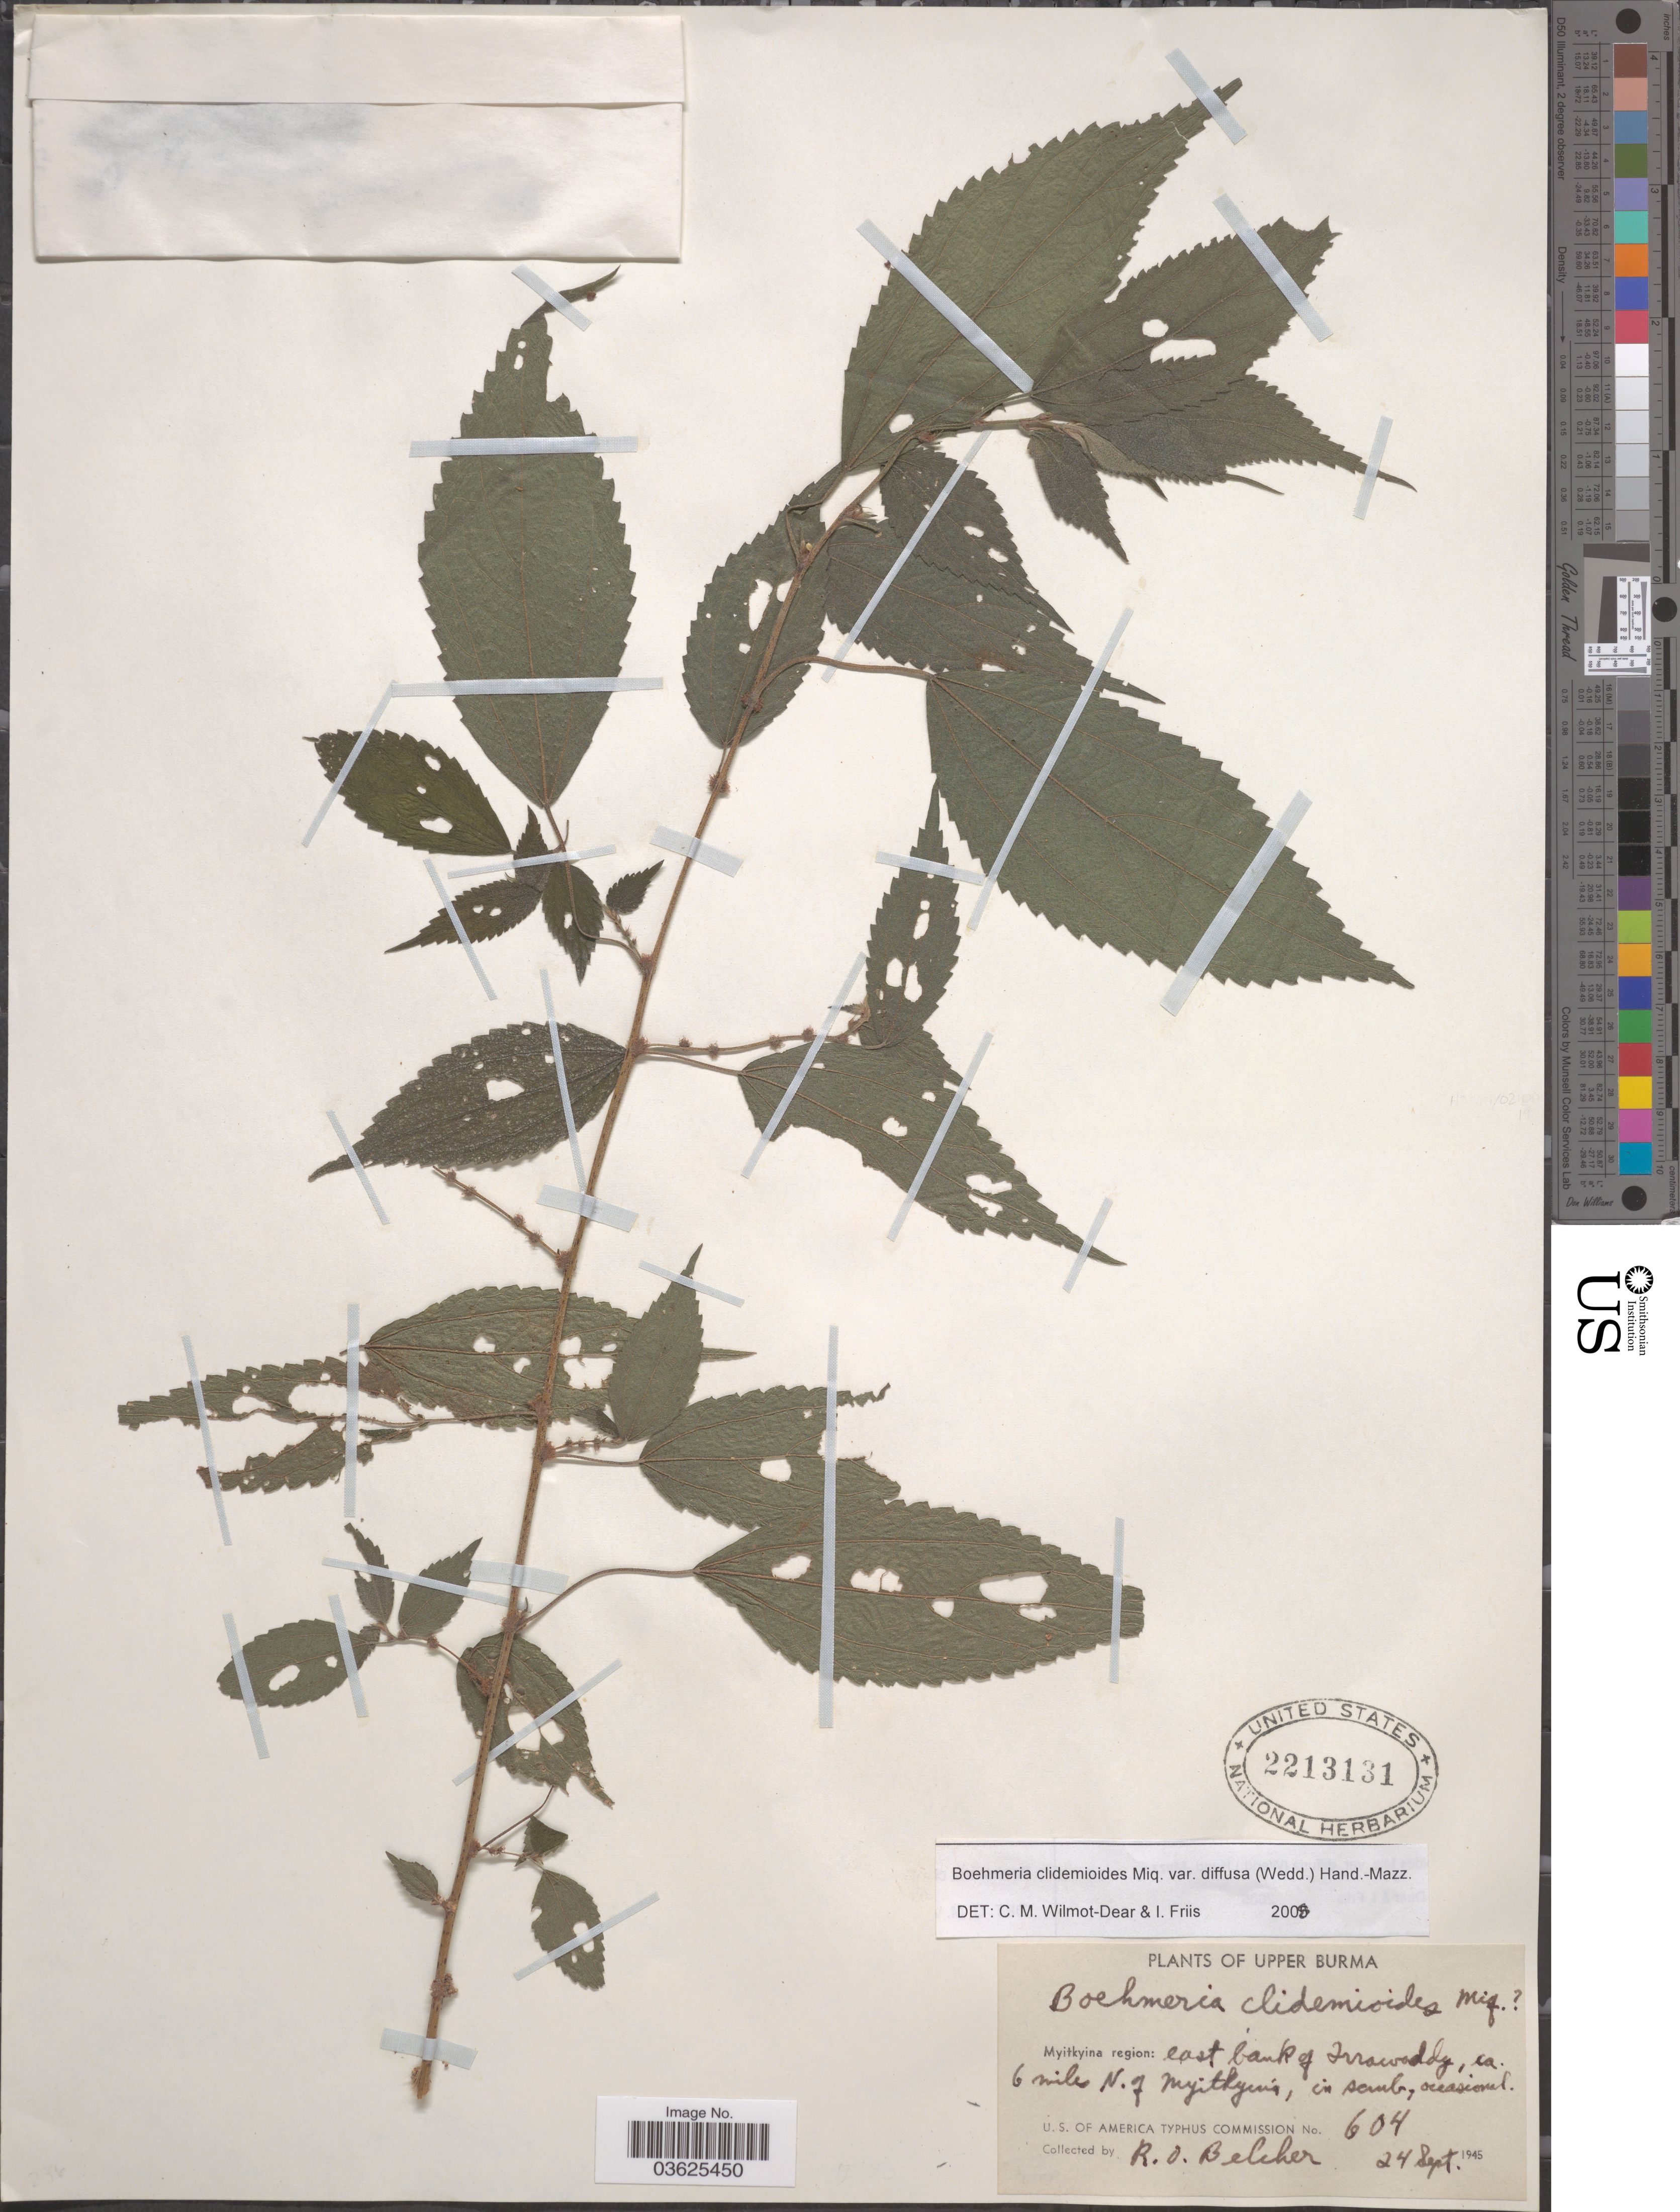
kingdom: Plantae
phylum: Tracheophyta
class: Magnoliopsida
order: Rosales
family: Urticaceae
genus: Boehmeria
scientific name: Boehmeria diffusa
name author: Wedd.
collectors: R. Belcher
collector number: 604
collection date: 1945-09-24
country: Myanmar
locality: Upper Burma. Myitkyina region: east bank of Irrawaddy, ca. 6 mile N. of Myitkyina.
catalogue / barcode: US 2213131